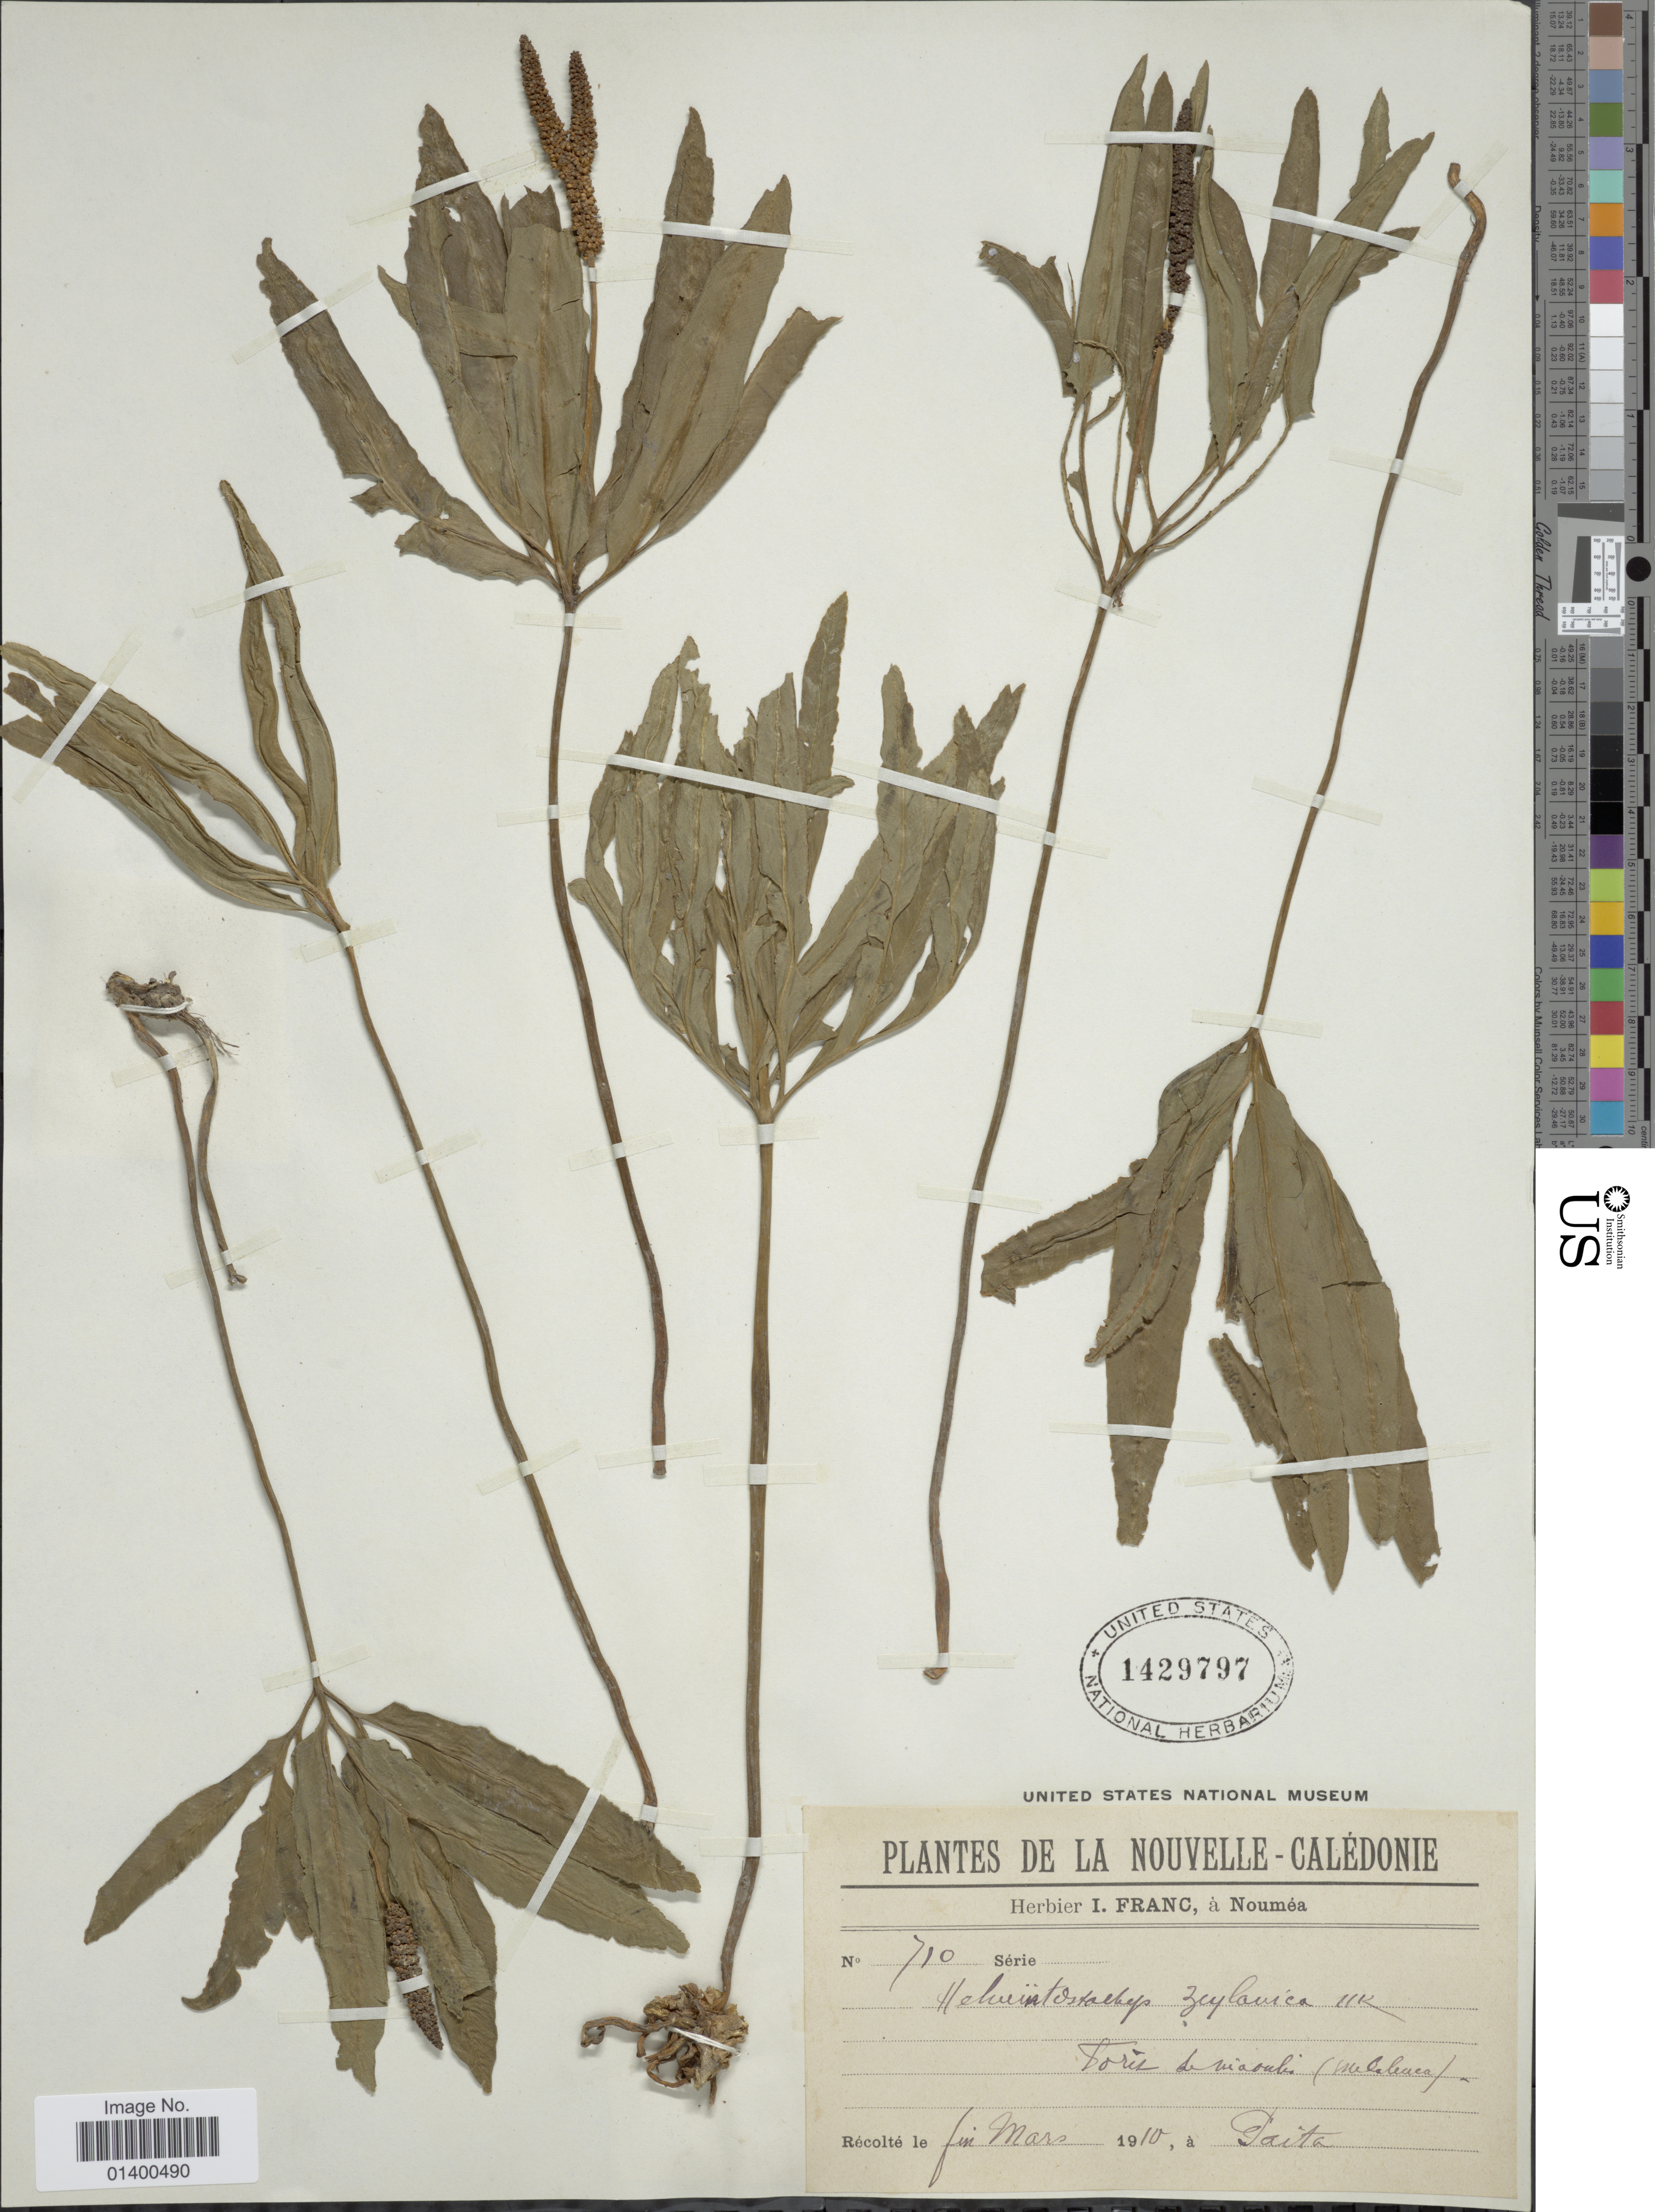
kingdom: Plantae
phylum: Tracheophyta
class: Polypodiopsida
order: Ophioglossales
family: Ophioglossaceae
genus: Helminthostachys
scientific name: Helminthostachys zeylanica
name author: (L.) Hook.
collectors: Paita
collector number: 710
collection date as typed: fin mars 1910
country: New Caledonia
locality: Foret de maoulis (Melelace) [interpreted]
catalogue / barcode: US 1429797